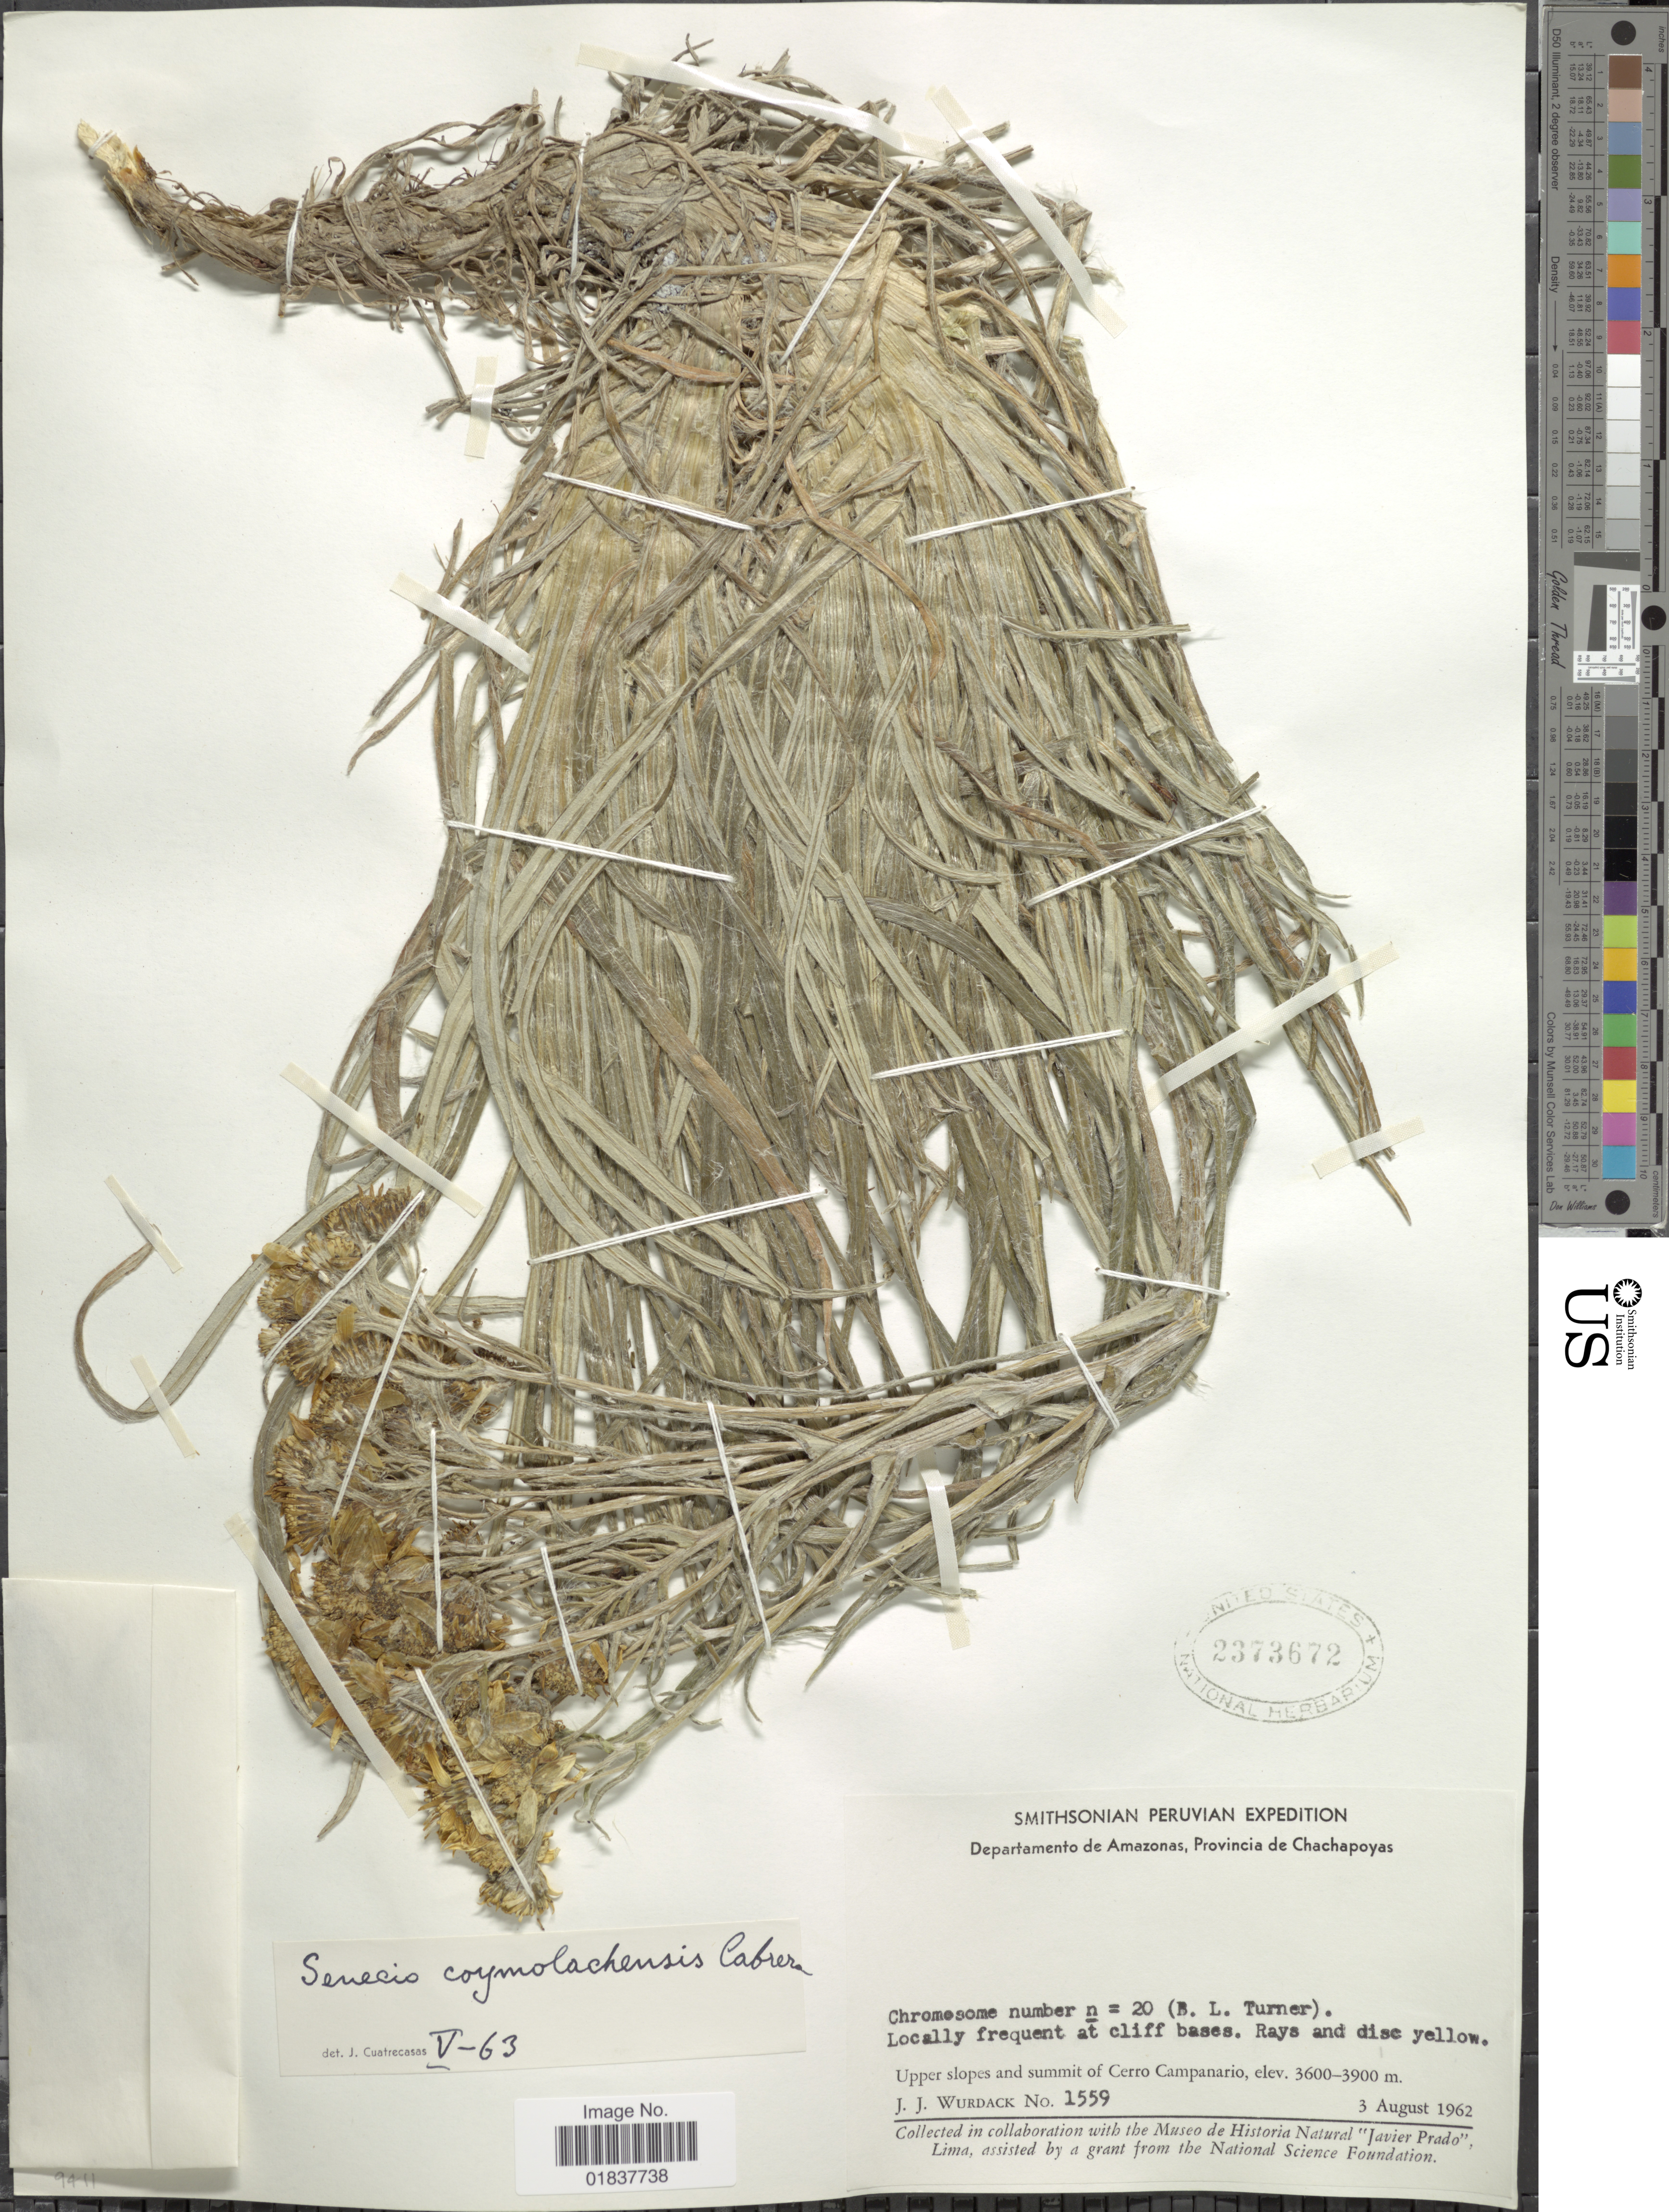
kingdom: Plantae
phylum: Tracheophyta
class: Magnoliopsida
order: Asterales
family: Asteraceae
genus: Senecio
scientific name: Senecio coymolachensis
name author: Cabrera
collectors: J. J. Wurdack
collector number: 1559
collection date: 1962-08-03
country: Peru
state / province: Amazonas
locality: Provincia de Chachapoyas, upper slopes and summit of Cerro Campanario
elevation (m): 3600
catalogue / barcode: US 2373672